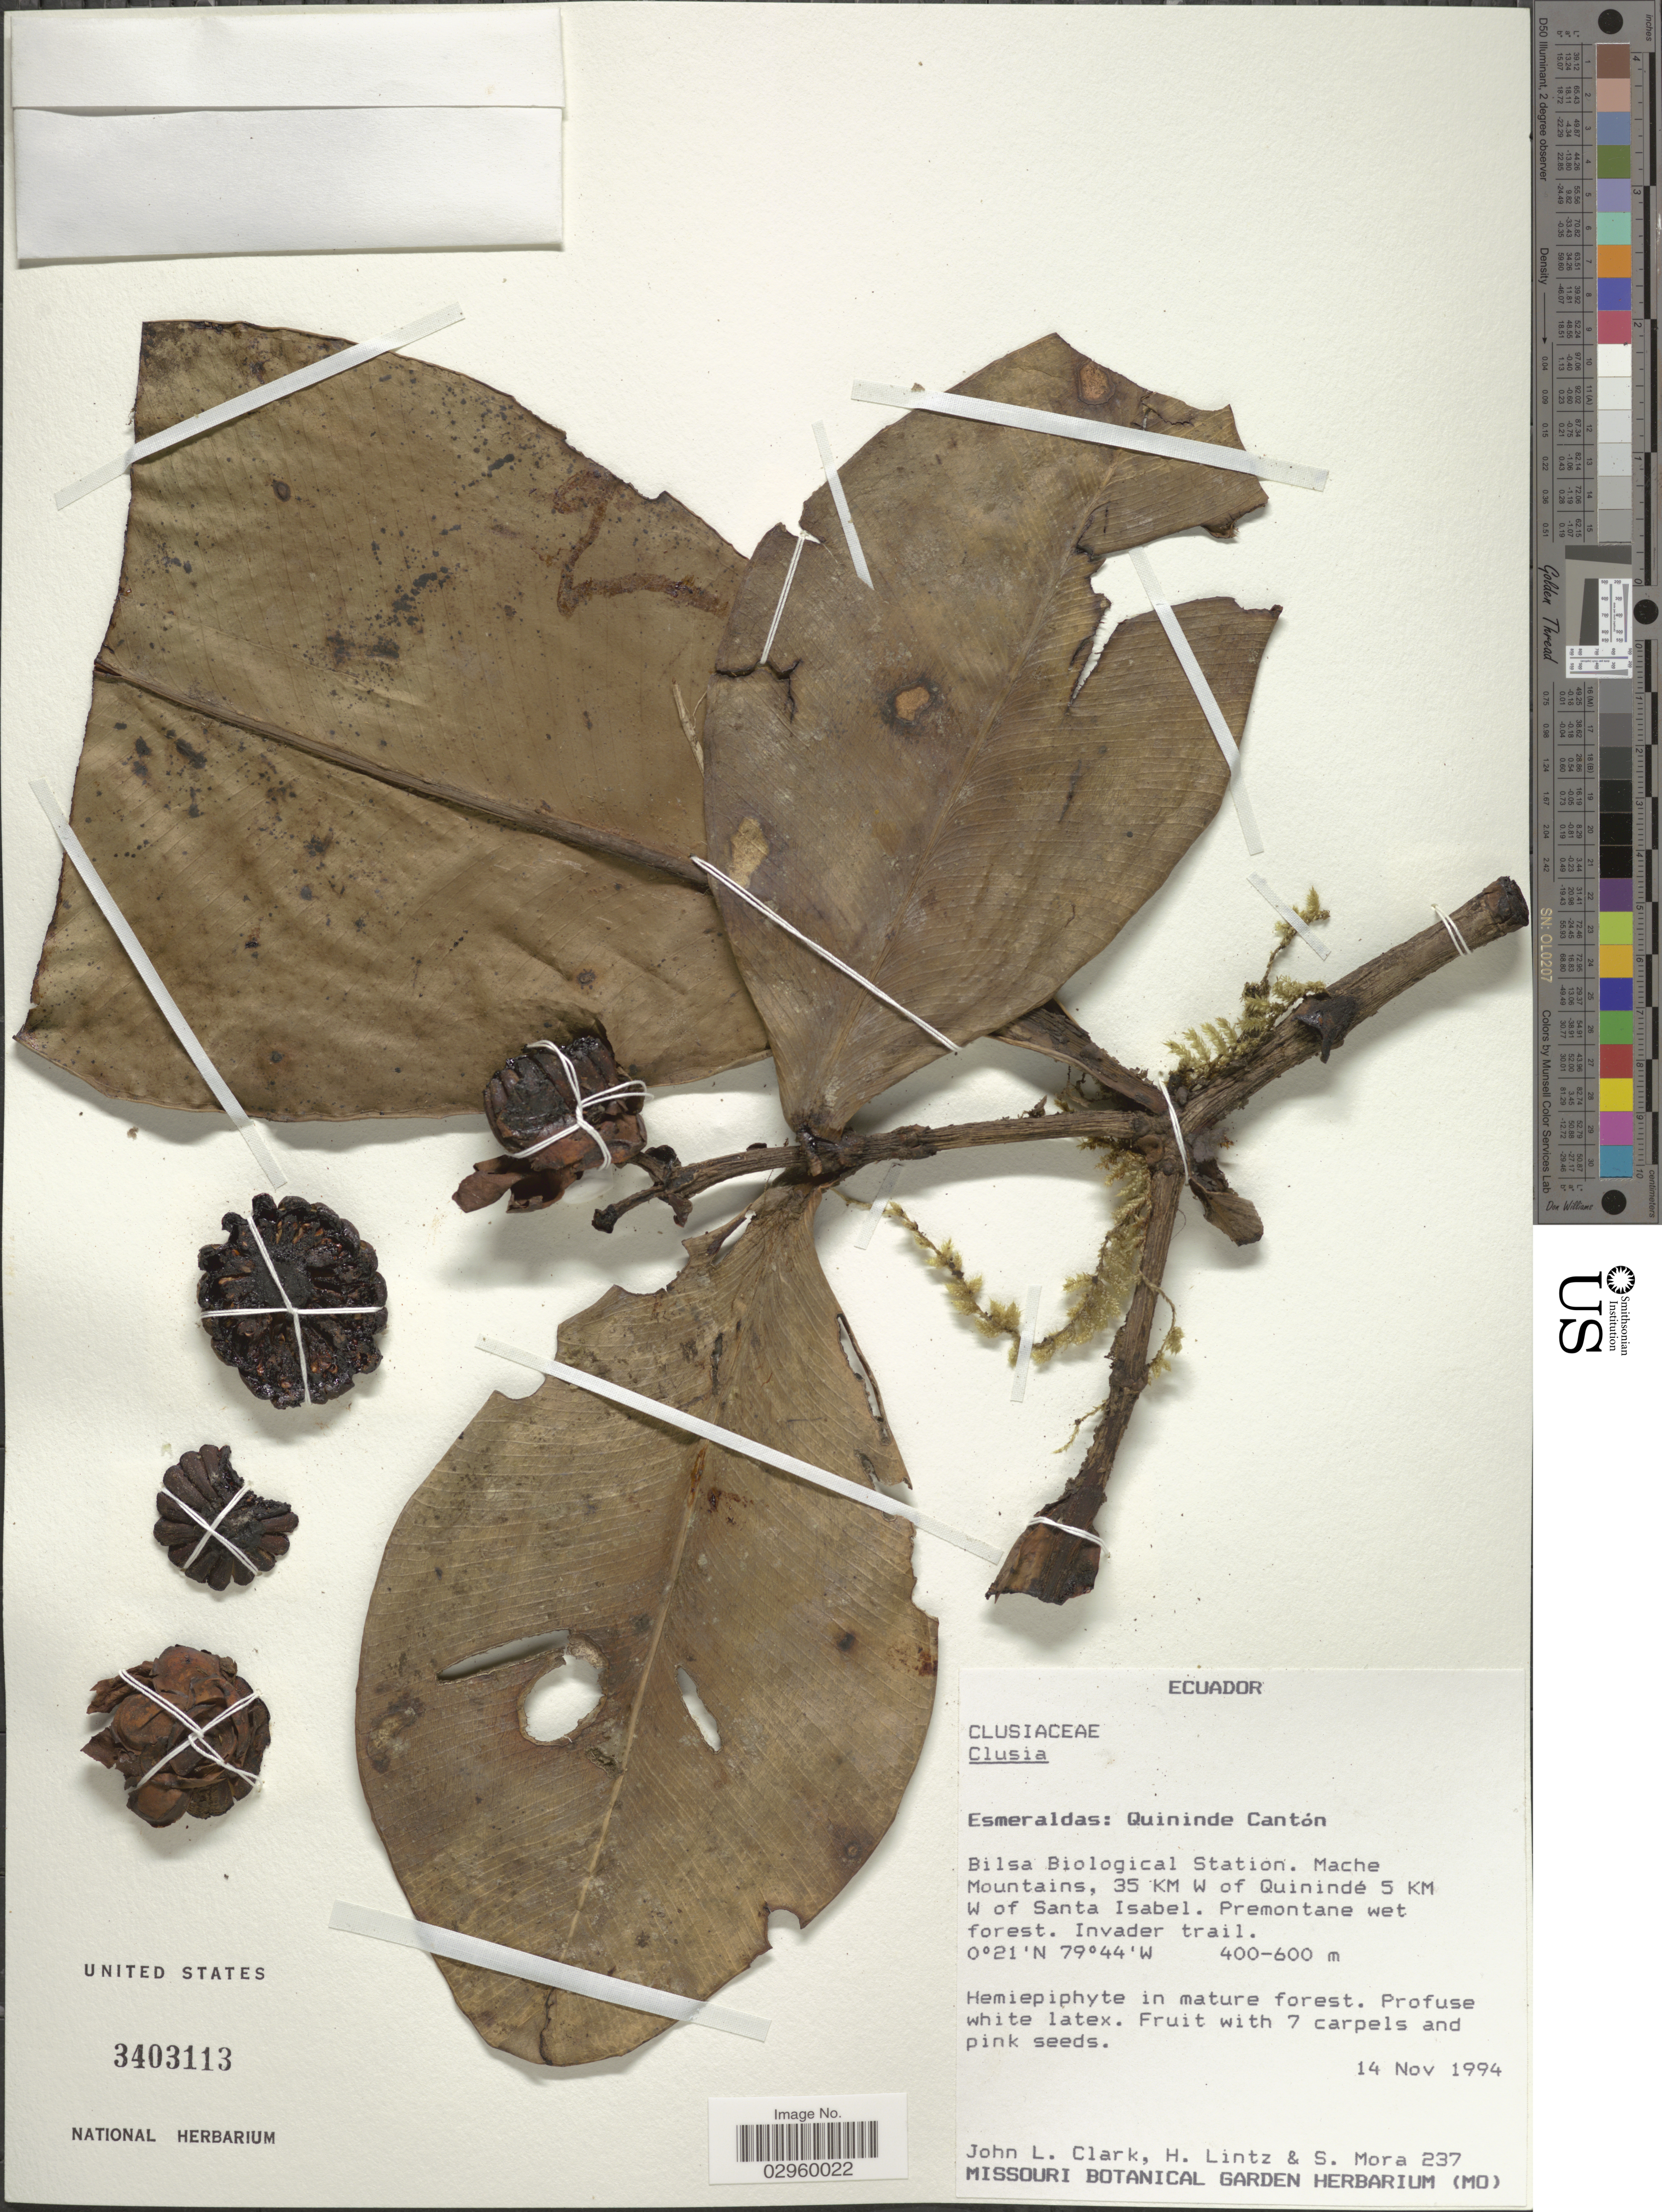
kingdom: Plantae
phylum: Tracheophyta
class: Magnoliopsida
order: Malpighiales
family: Clusiaceae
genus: Clusia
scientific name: Clusia sp.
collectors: J. L. Clark, H. Lintz & S. Mora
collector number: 237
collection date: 1994-11-14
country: Ecuador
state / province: Esmeraldas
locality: Quininde Cantón, Bilsa Biological Station, Mache Mountains, 35 Km W of Quininde 5 Km W of Santa Isabel.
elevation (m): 400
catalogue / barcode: US 3403113